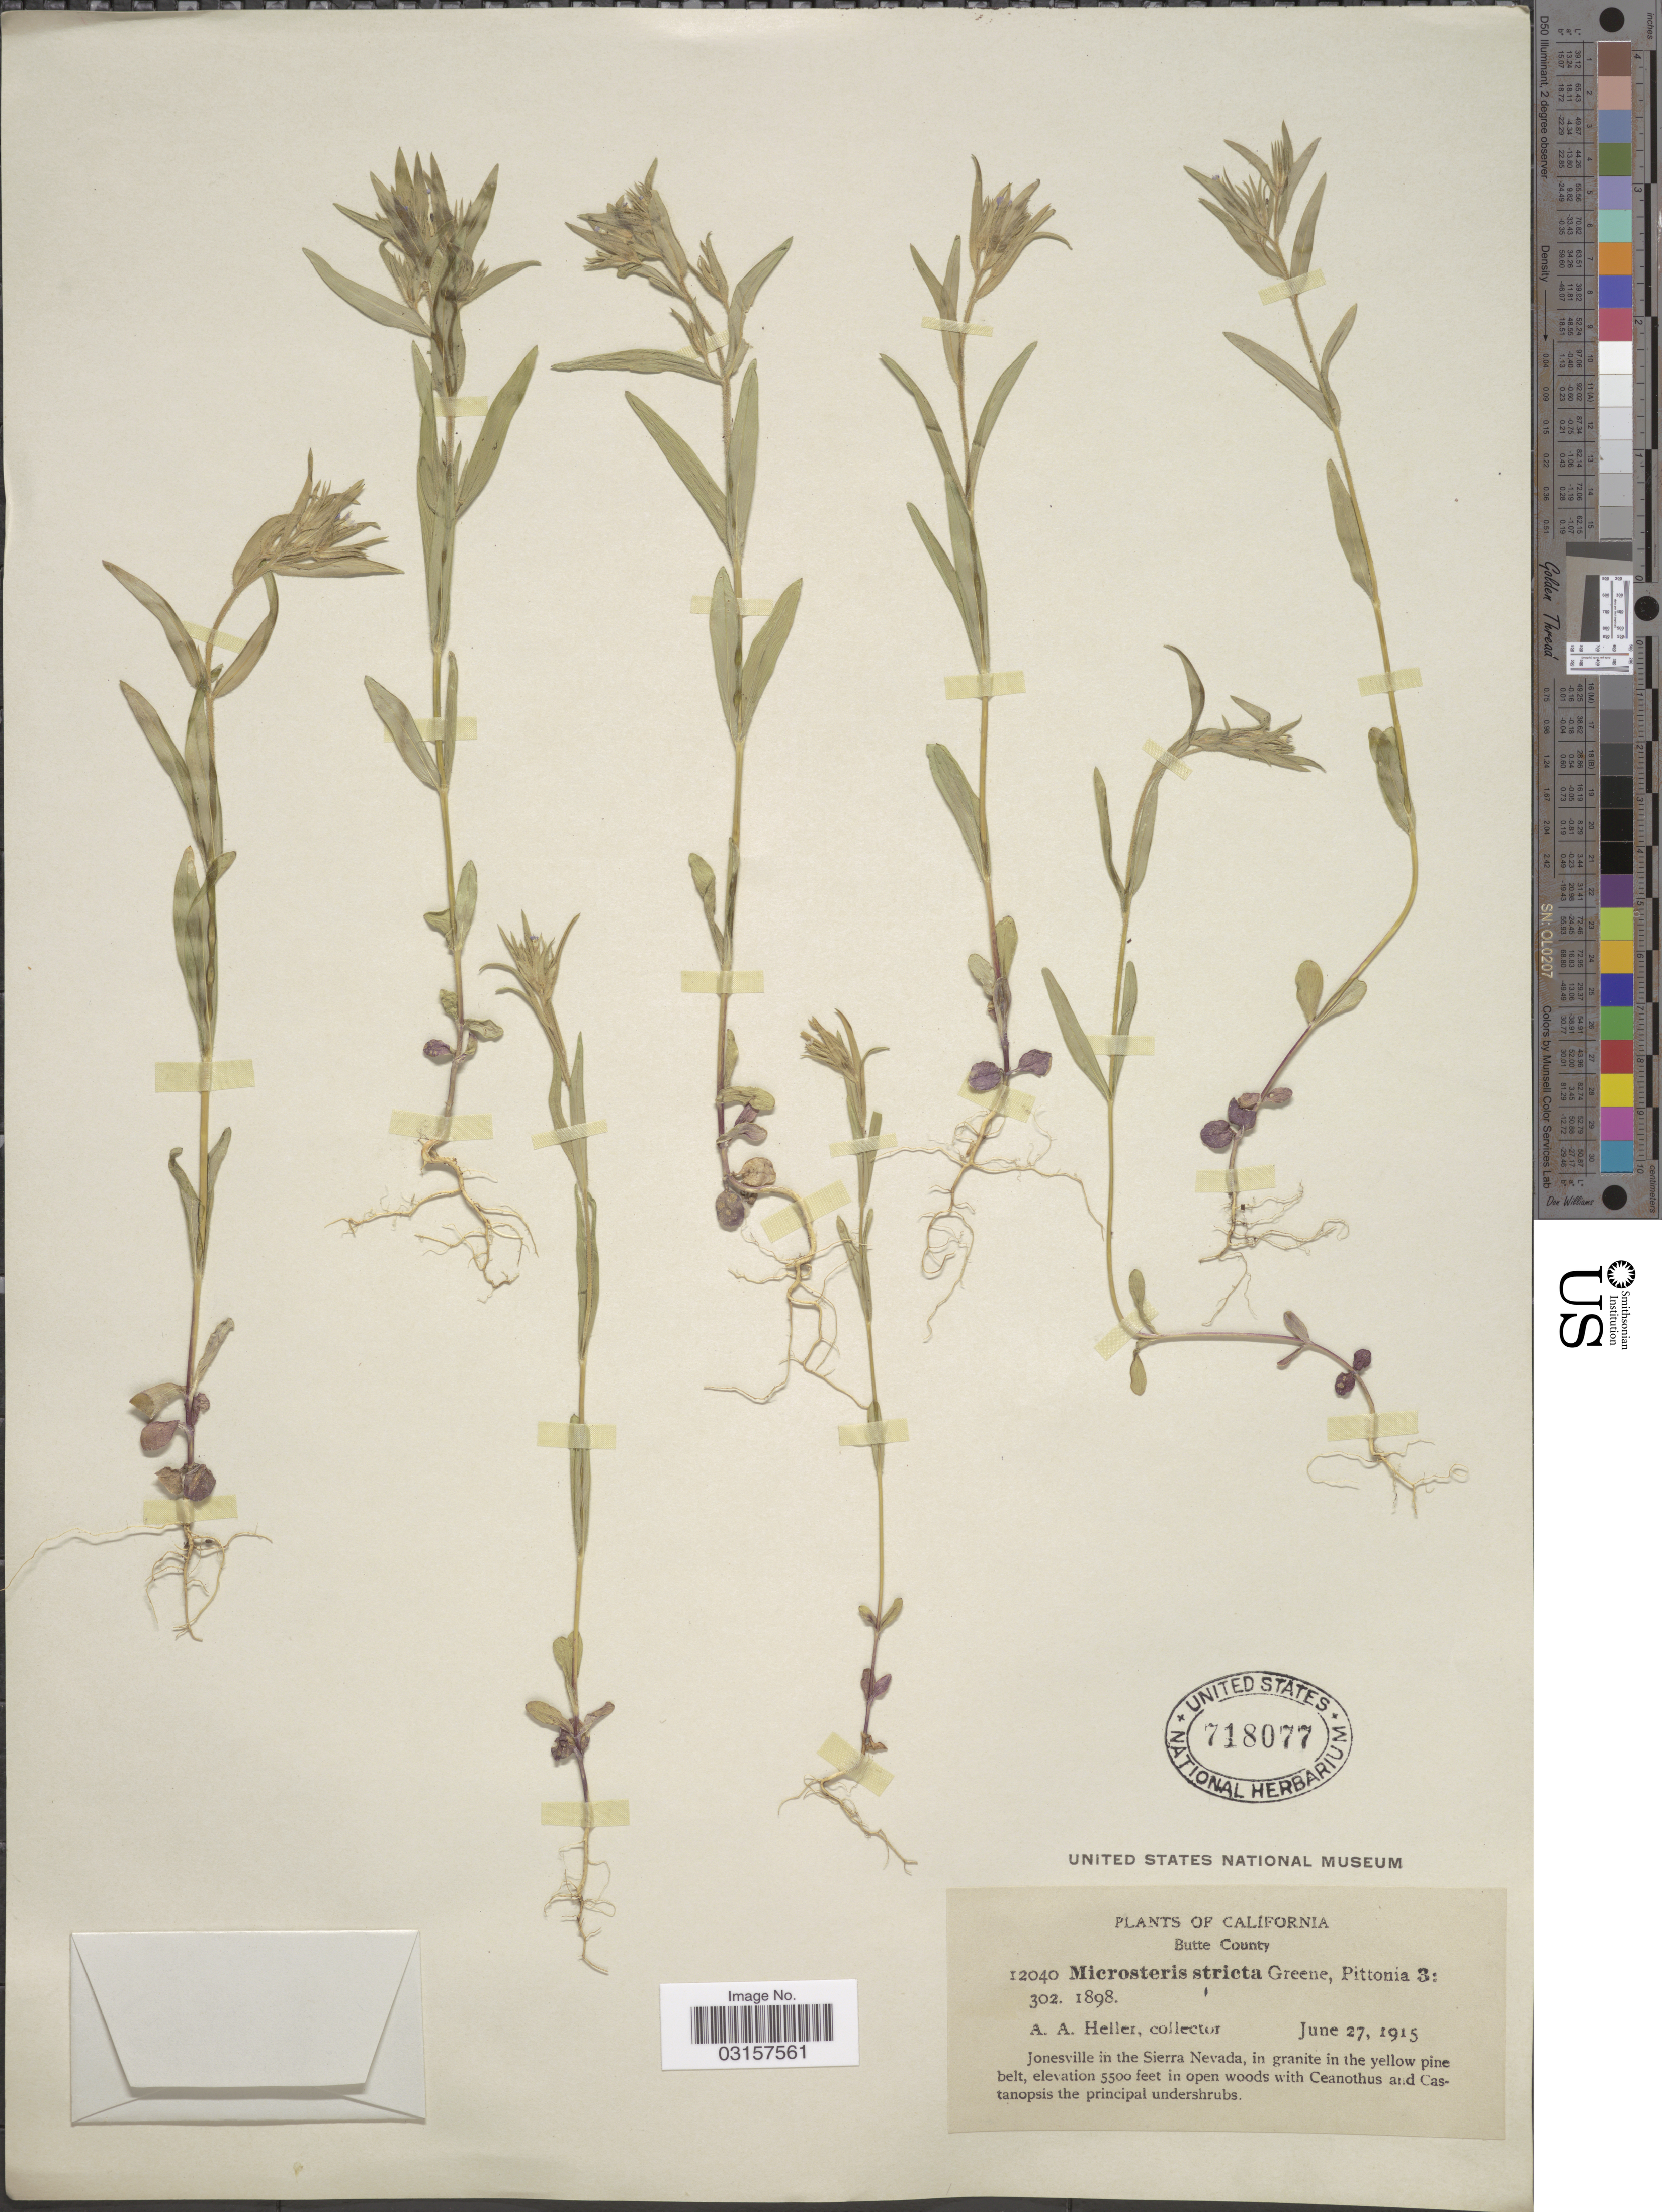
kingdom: Plantae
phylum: Tracheophyta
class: Magnoliopsida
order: Ericales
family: Polemoniaceae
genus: Microsteris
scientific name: Microsteris gracilis var. gracilis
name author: (Hook.) Greene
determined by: (US) Smithsonian Institution - National Museum of Natural History - Department of Botany (UNITED STATES)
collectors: A. A. Heller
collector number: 12040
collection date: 1915-06-27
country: United States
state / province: California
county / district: Butte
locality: Butte County, Jonesville in the Sierra Nevada.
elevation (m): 1676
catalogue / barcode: US 718077